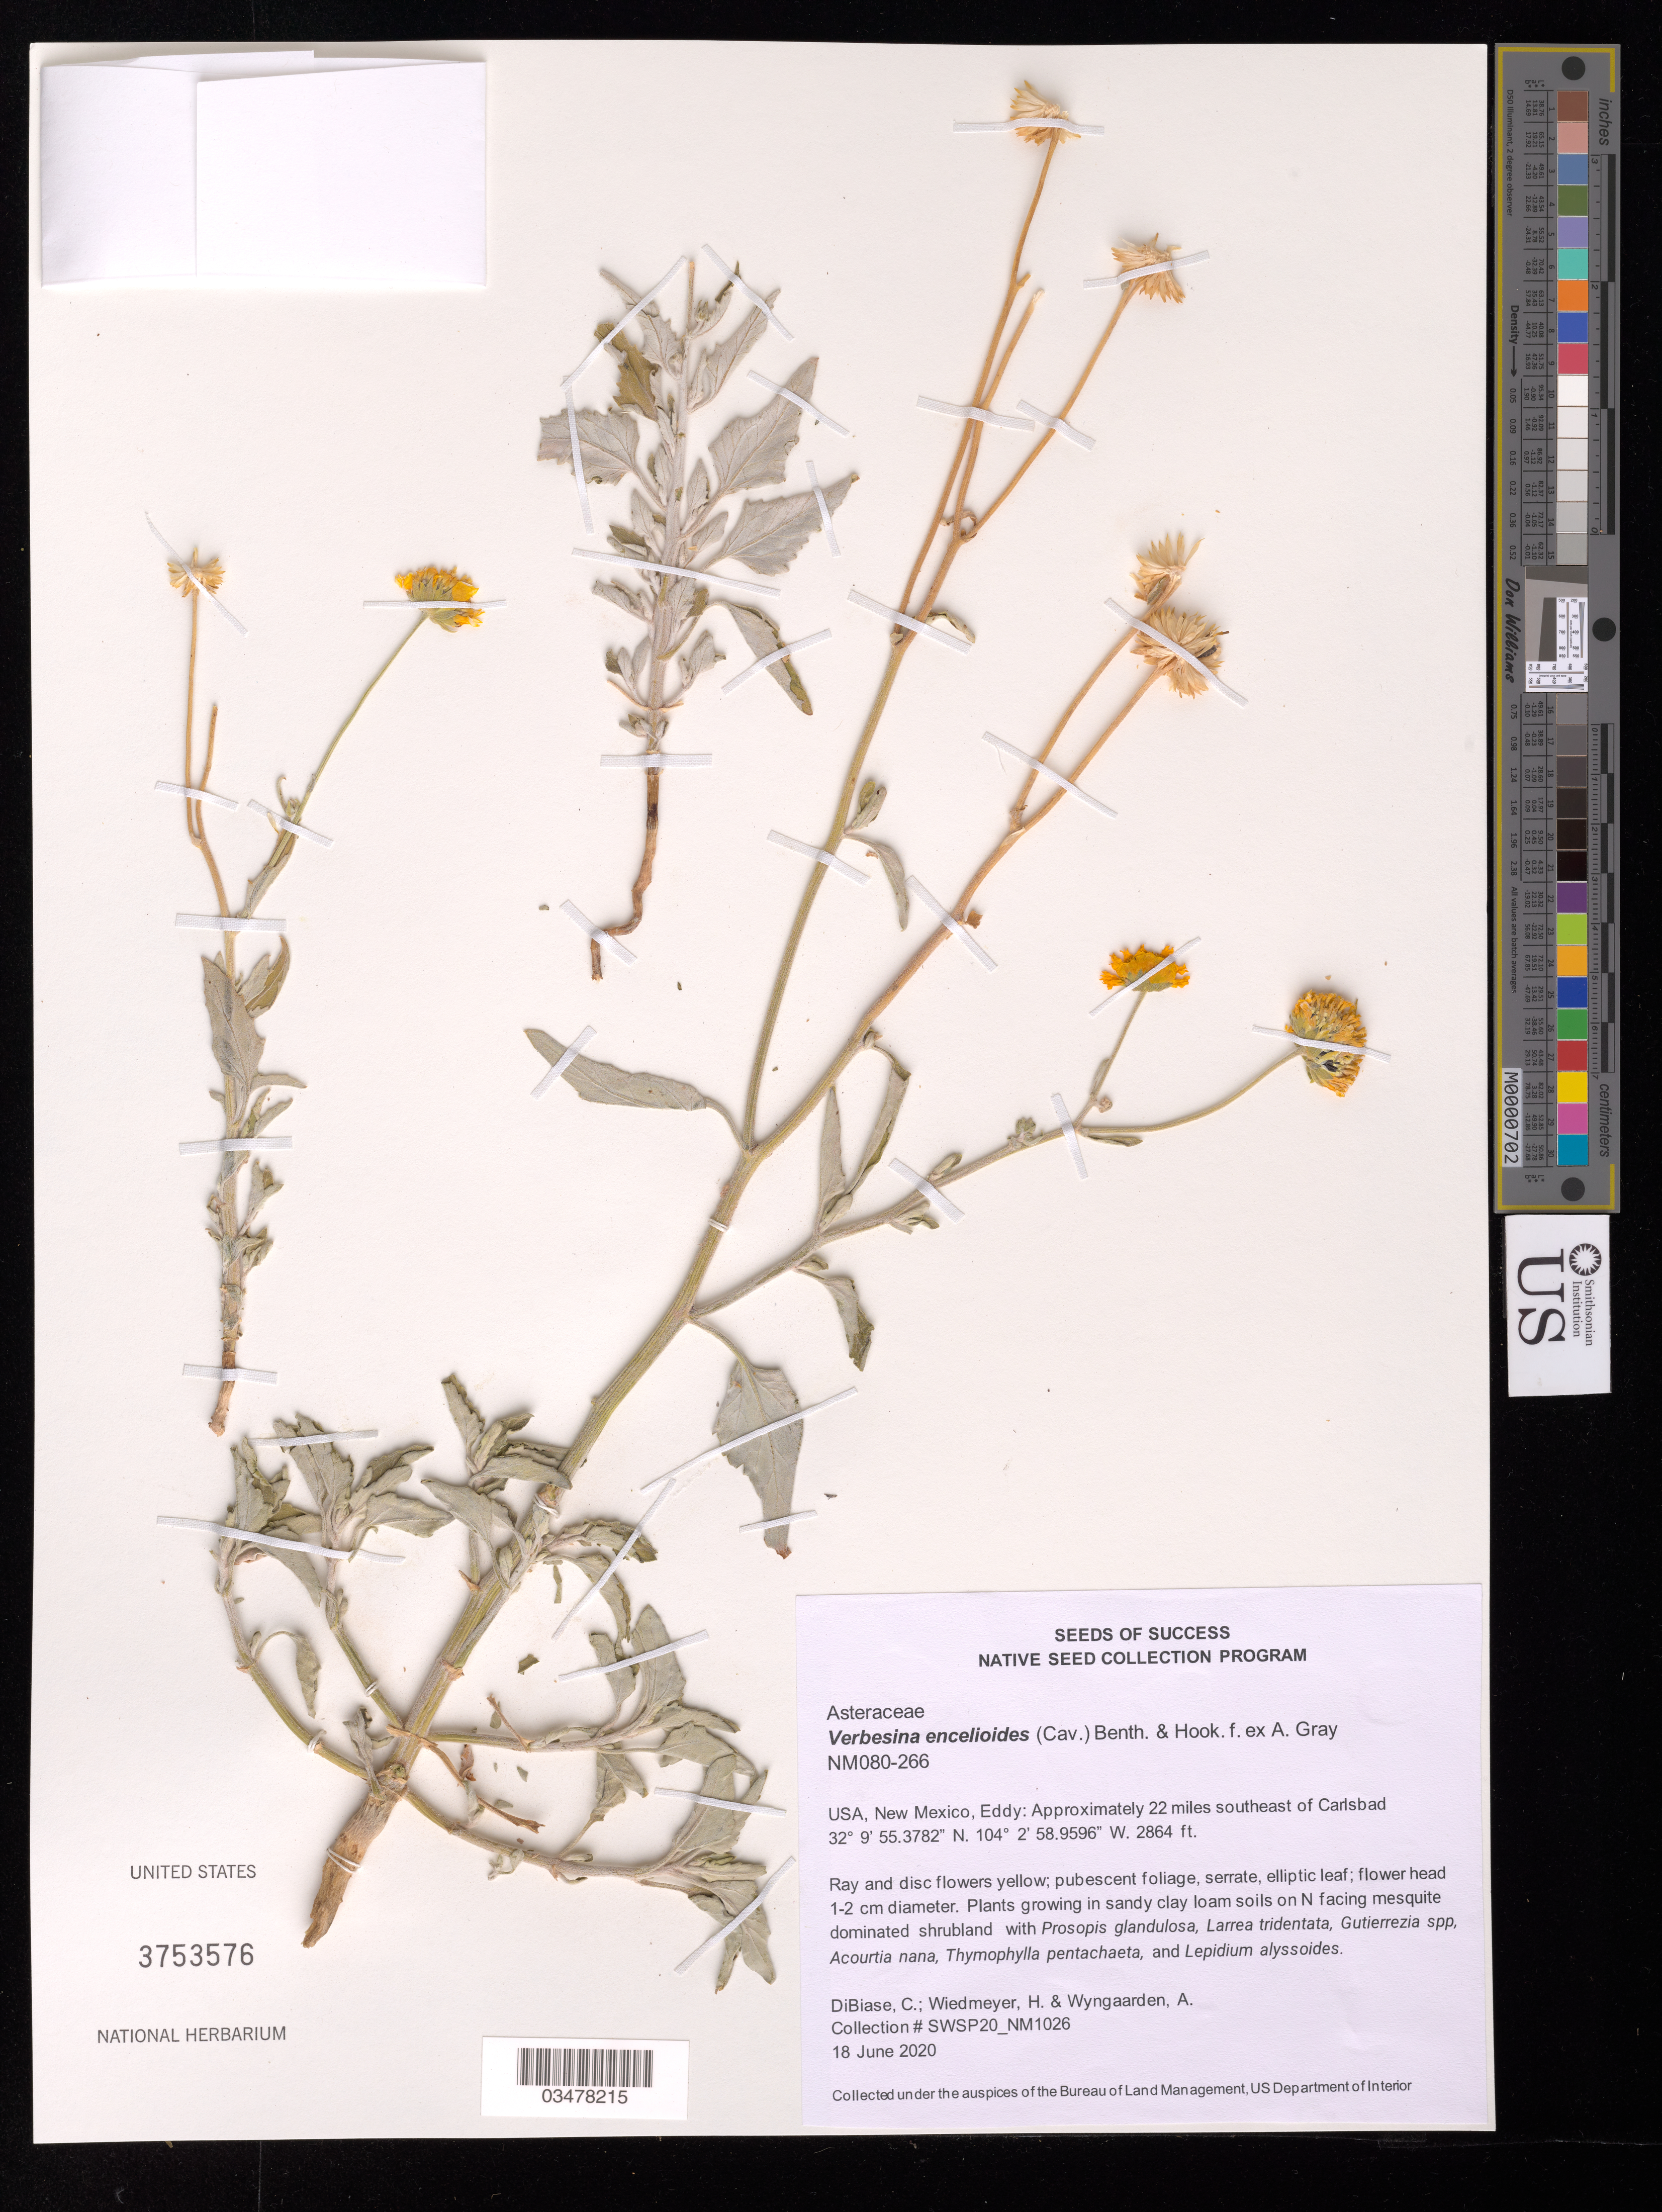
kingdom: Plantae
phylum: Tracheophyta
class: Magnoliopsida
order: Asterales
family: Asteraceae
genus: Verbesina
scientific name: Verbesina encelioides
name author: (Cav.) Benth. & Hook. ex A. Gray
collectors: C. DiBiase, H. Wiedmeyer & A. Wyngaarden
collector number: NM080-266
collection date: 2020-06-18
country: United States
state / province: New Mexico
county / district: Eddy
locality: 22 mi. SE of Carlsbad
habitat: Sandy clay loam soils. Mesquite domitated shrubland. With Prosopis glandulosa, Lerrea tridentata, Acourtia nana, etc.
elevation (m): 873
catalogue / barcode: US 3753576